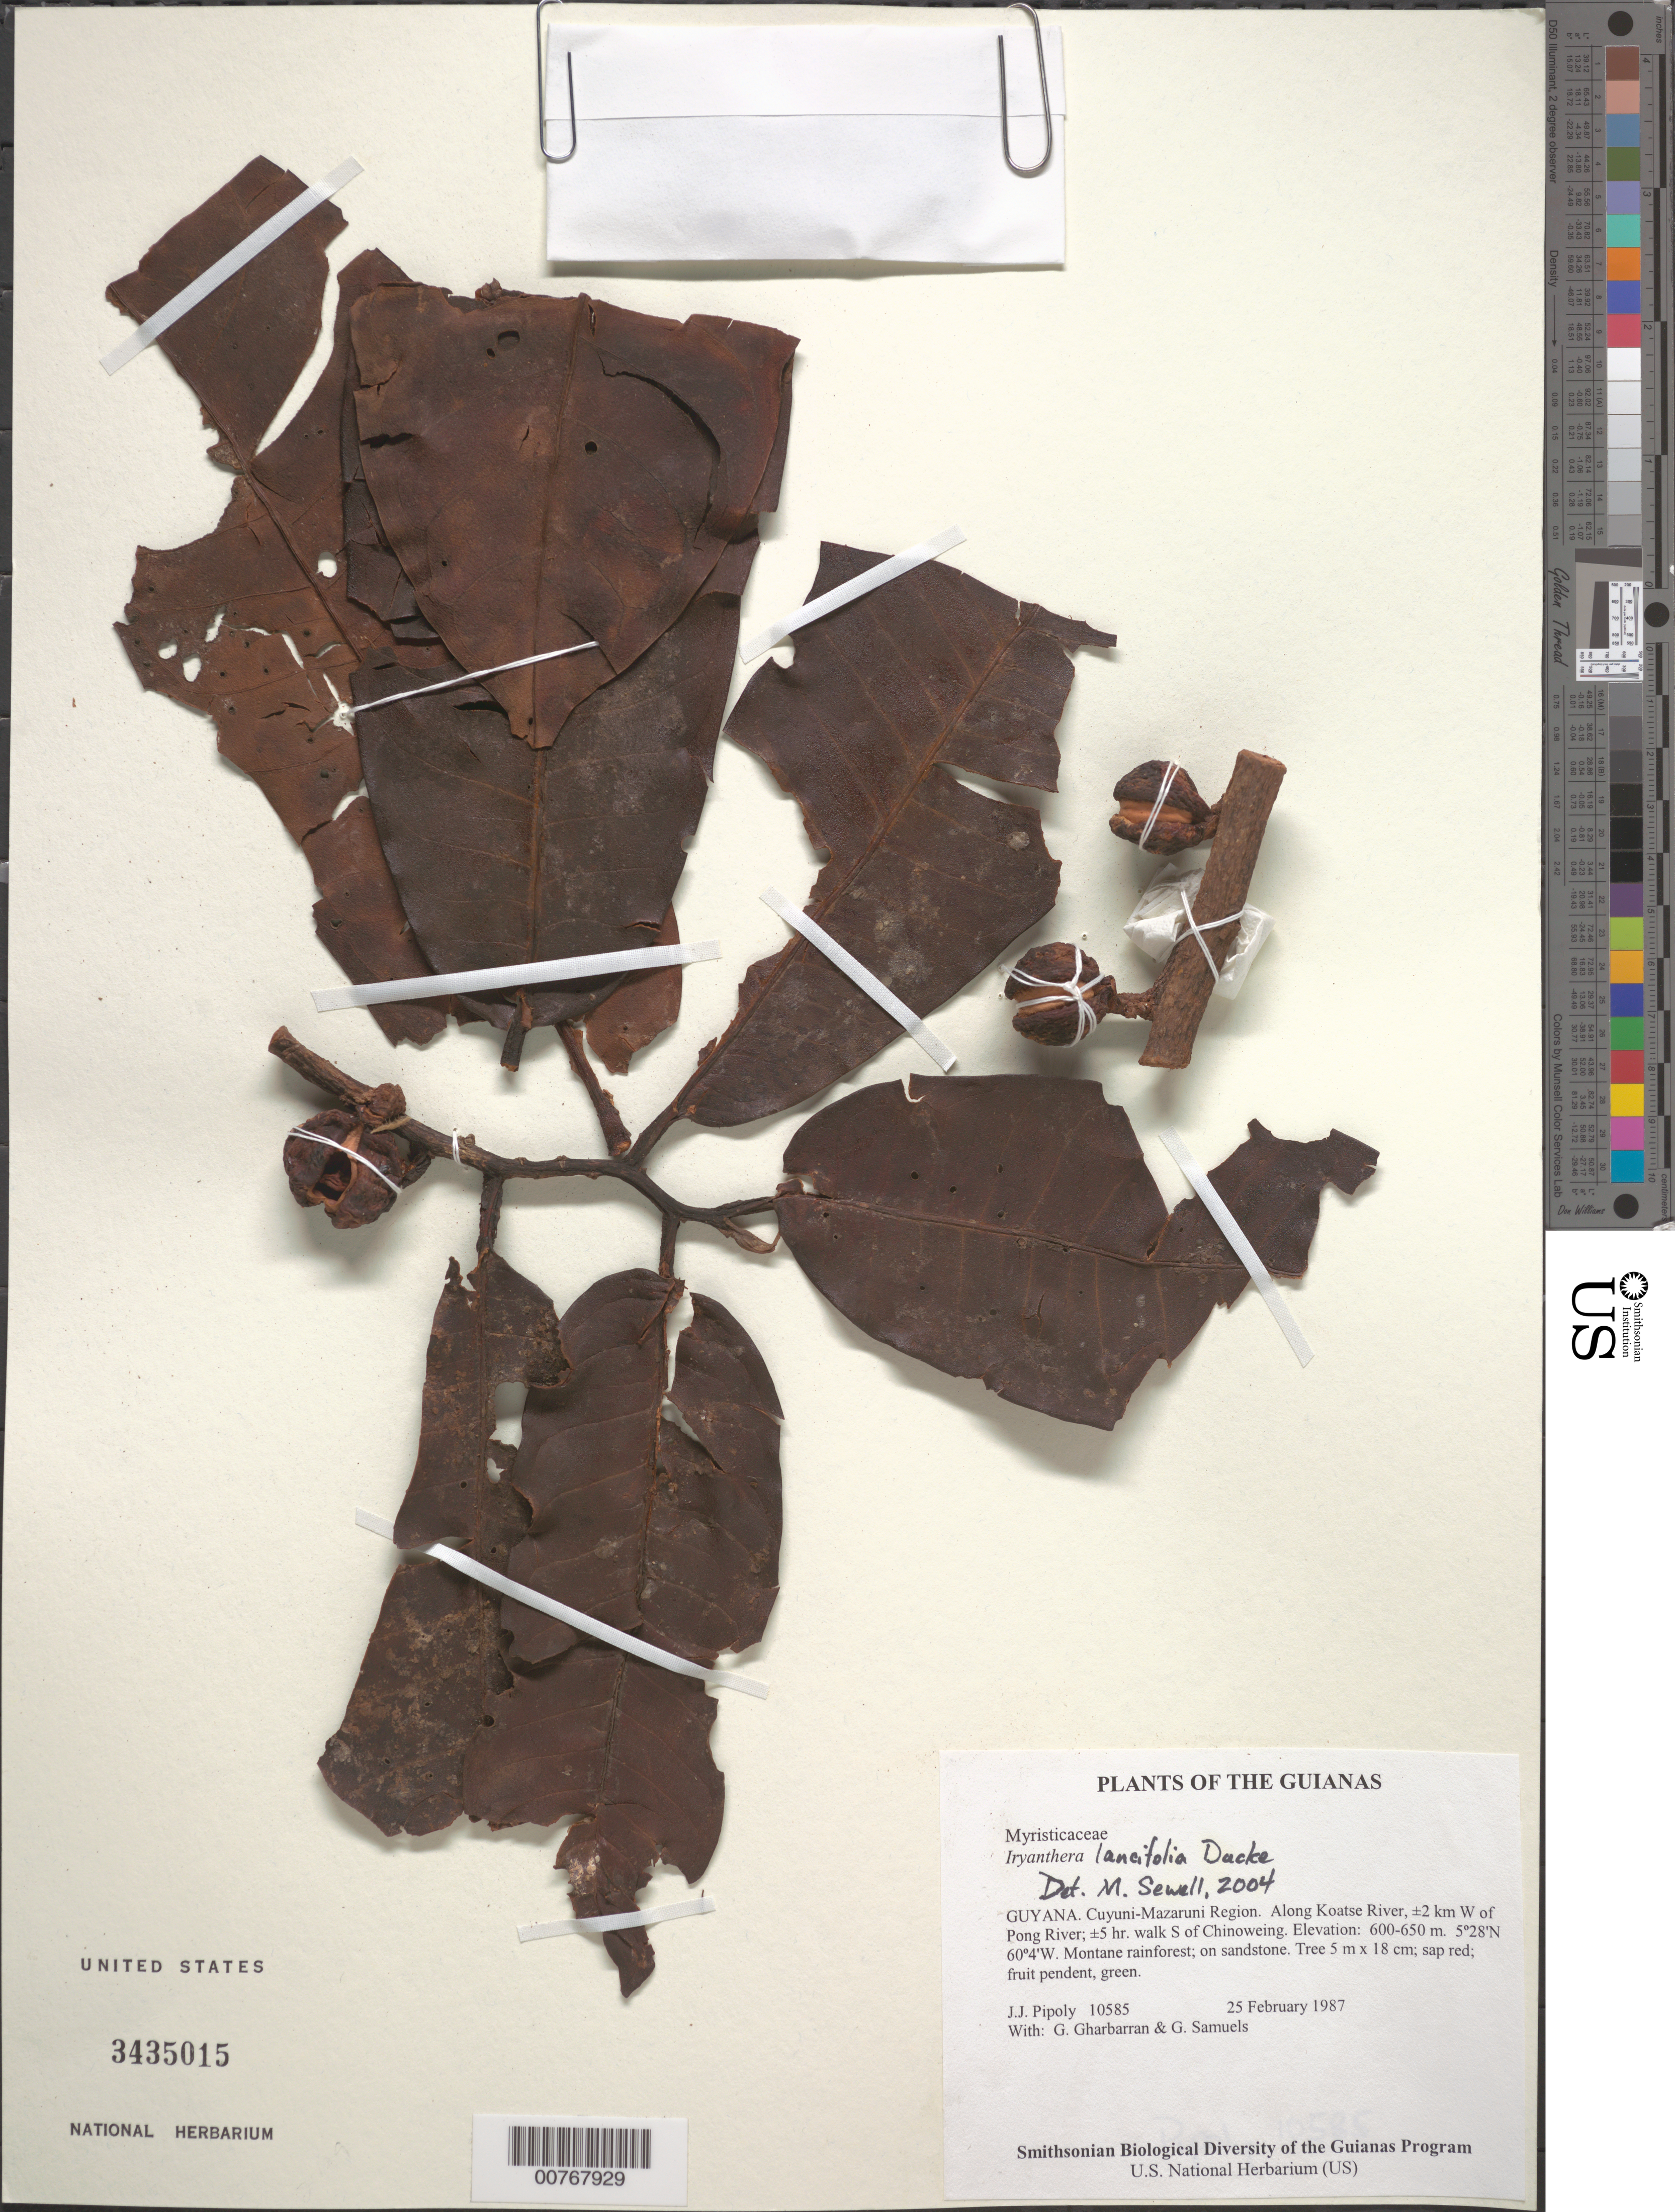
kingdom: Plantae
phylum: Tracheophyta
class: Magnoliopsida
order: Magnoliales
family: Myristicaceae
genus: Iryanthera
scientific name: Iryanthera lancifolia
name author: Ducke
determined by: Sewell, M.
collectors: J. J. Pipoly, G. Gharbarran & G. Samuels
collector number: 10585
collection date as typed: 25 February 1987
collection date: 1987-02-25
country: Guyana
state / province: Cuyuni-Mazaruni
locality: Along Koatse River, ±2 km W of Pong River; ±5 hr. walk S of Chinoweing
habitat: Montane rainforest; on sandstone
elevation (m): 600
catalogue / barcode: US 3435015